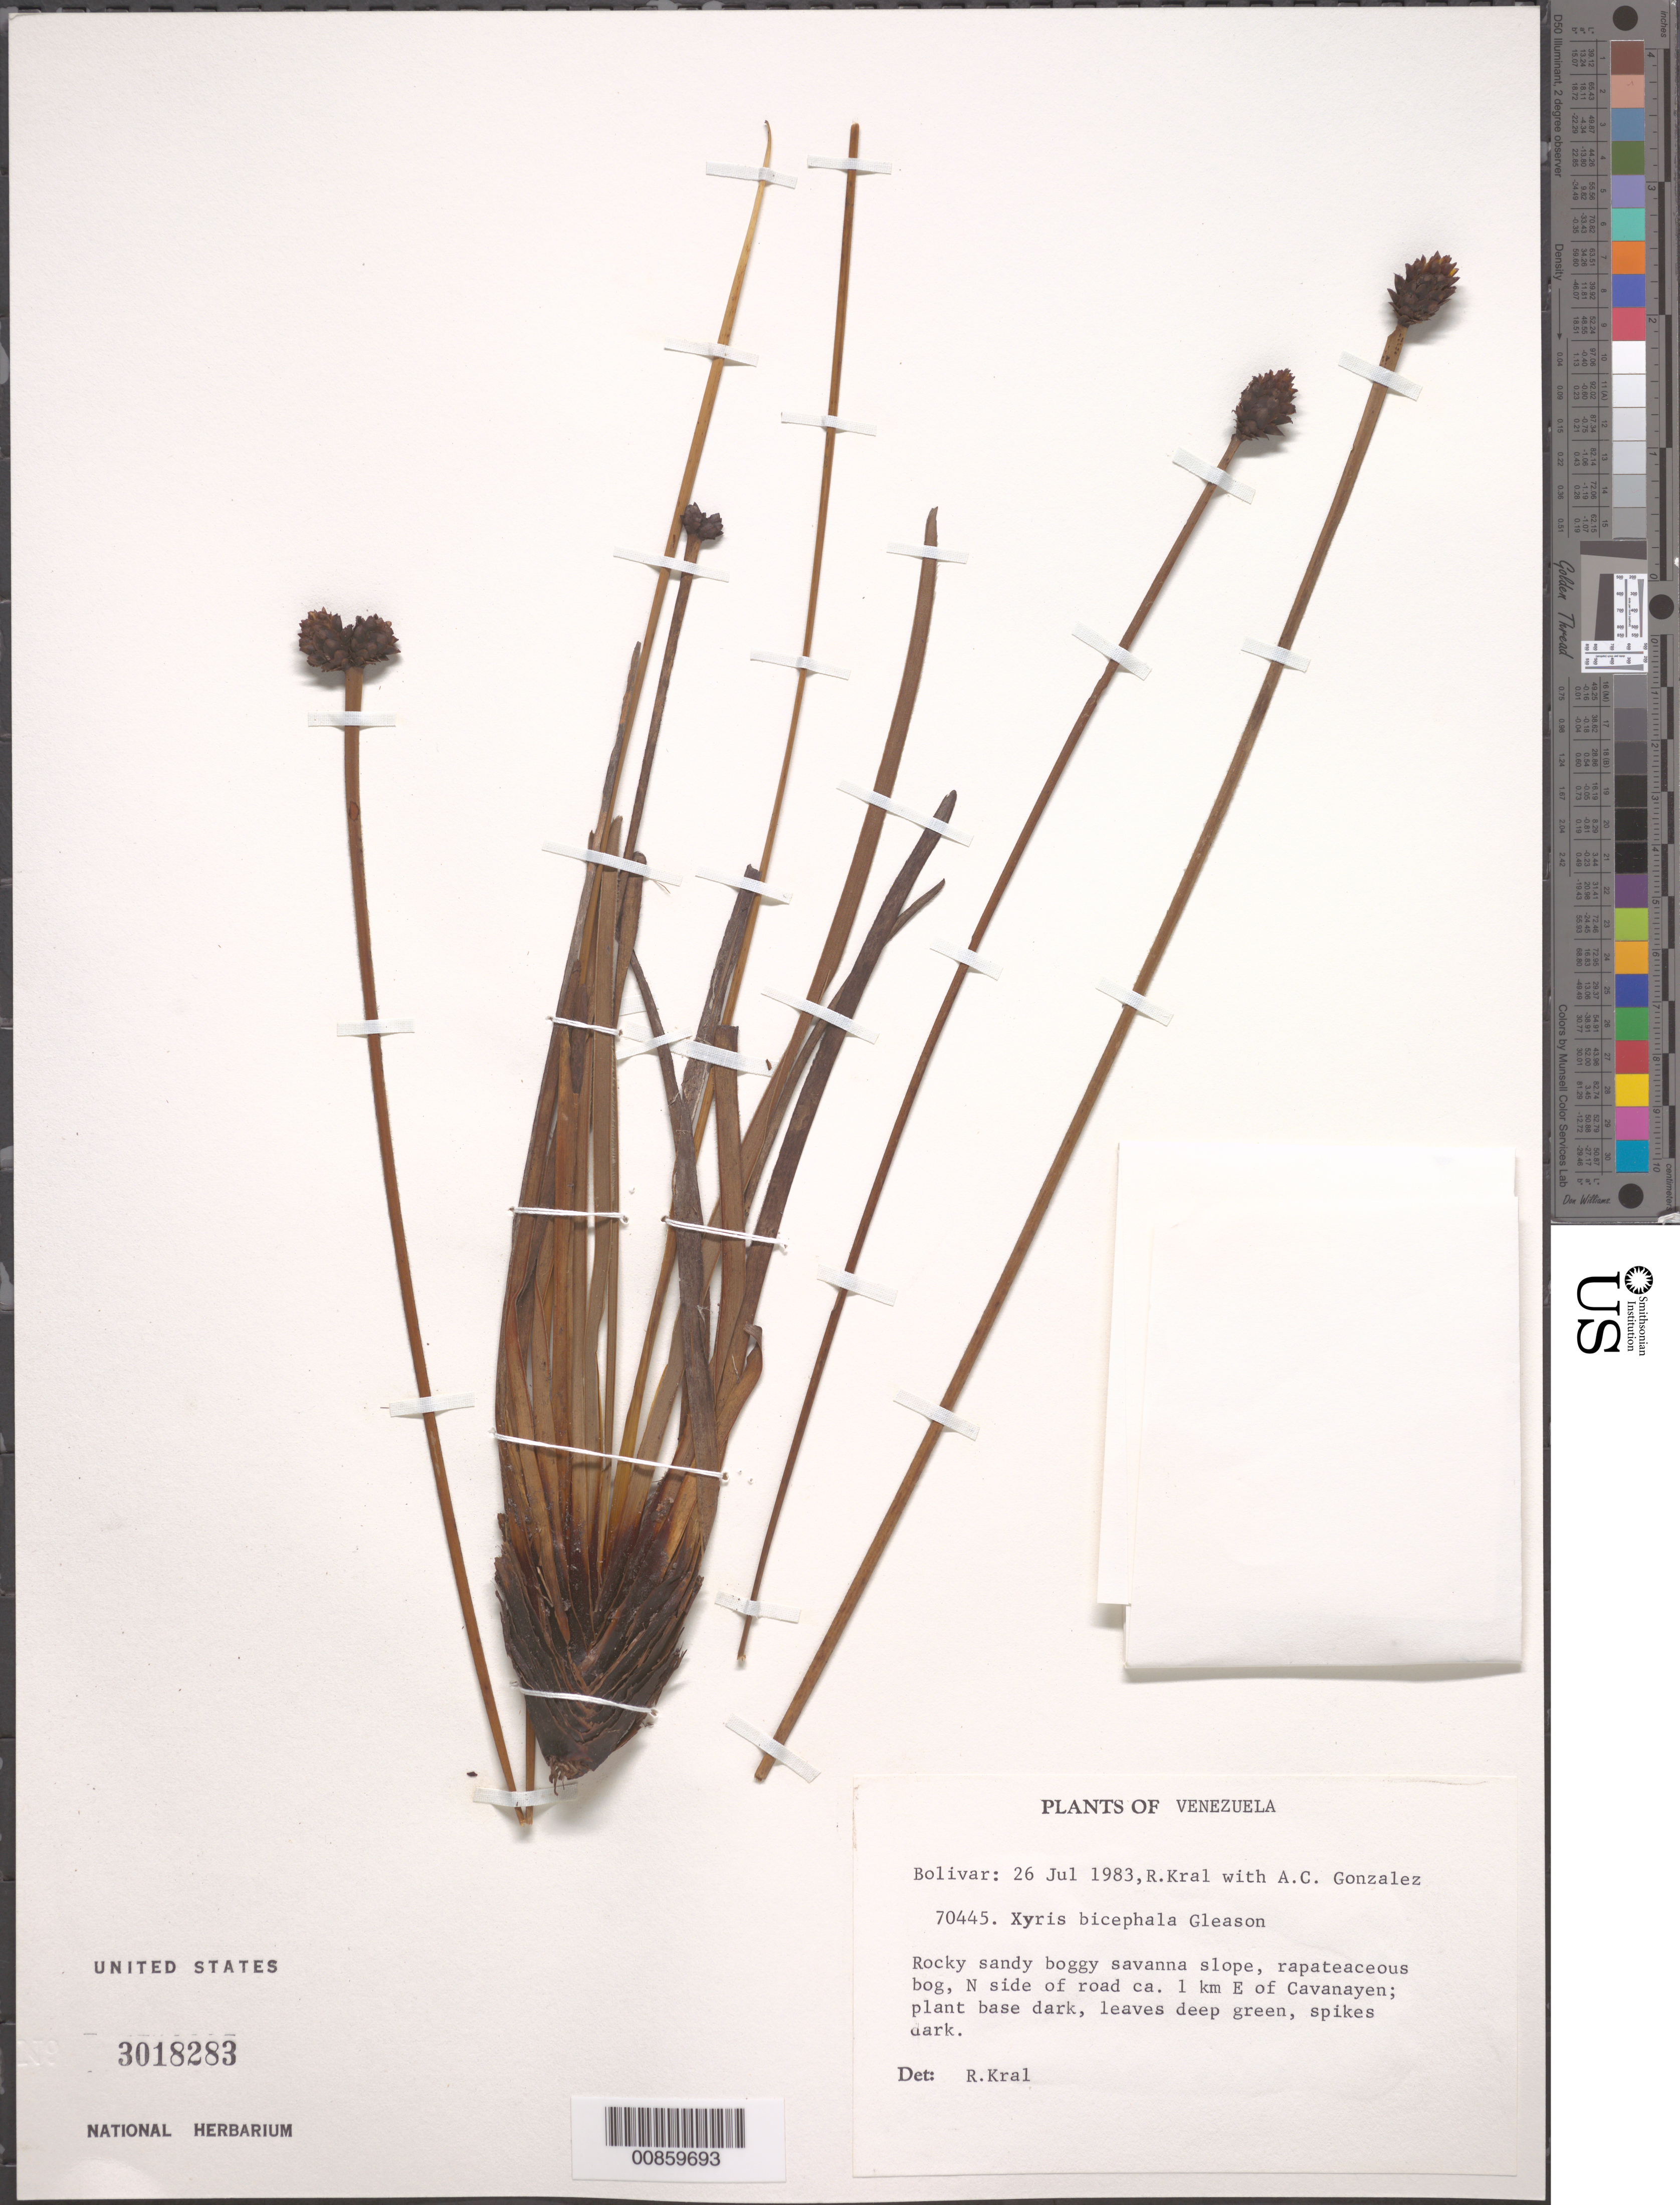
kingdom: Plantae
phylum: Tracheophyta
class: Liliopsida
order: Poales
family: Xyridaceae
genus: Xyris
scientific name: Xyris bicephala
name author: Gleason in Gleason & Killip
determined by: Kral, Robert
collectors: R. Kral & A. C. González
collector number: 70445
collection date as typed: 26-Jul-83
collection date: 1983-07-26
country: Venezuela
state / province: Bolívar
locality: Gran Sabana, Kavanayén, ca. 1 km E, on N side of road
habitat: Rocky, sandy boggy savanna slope, rapateaceous bog.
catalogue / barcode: US 3018283